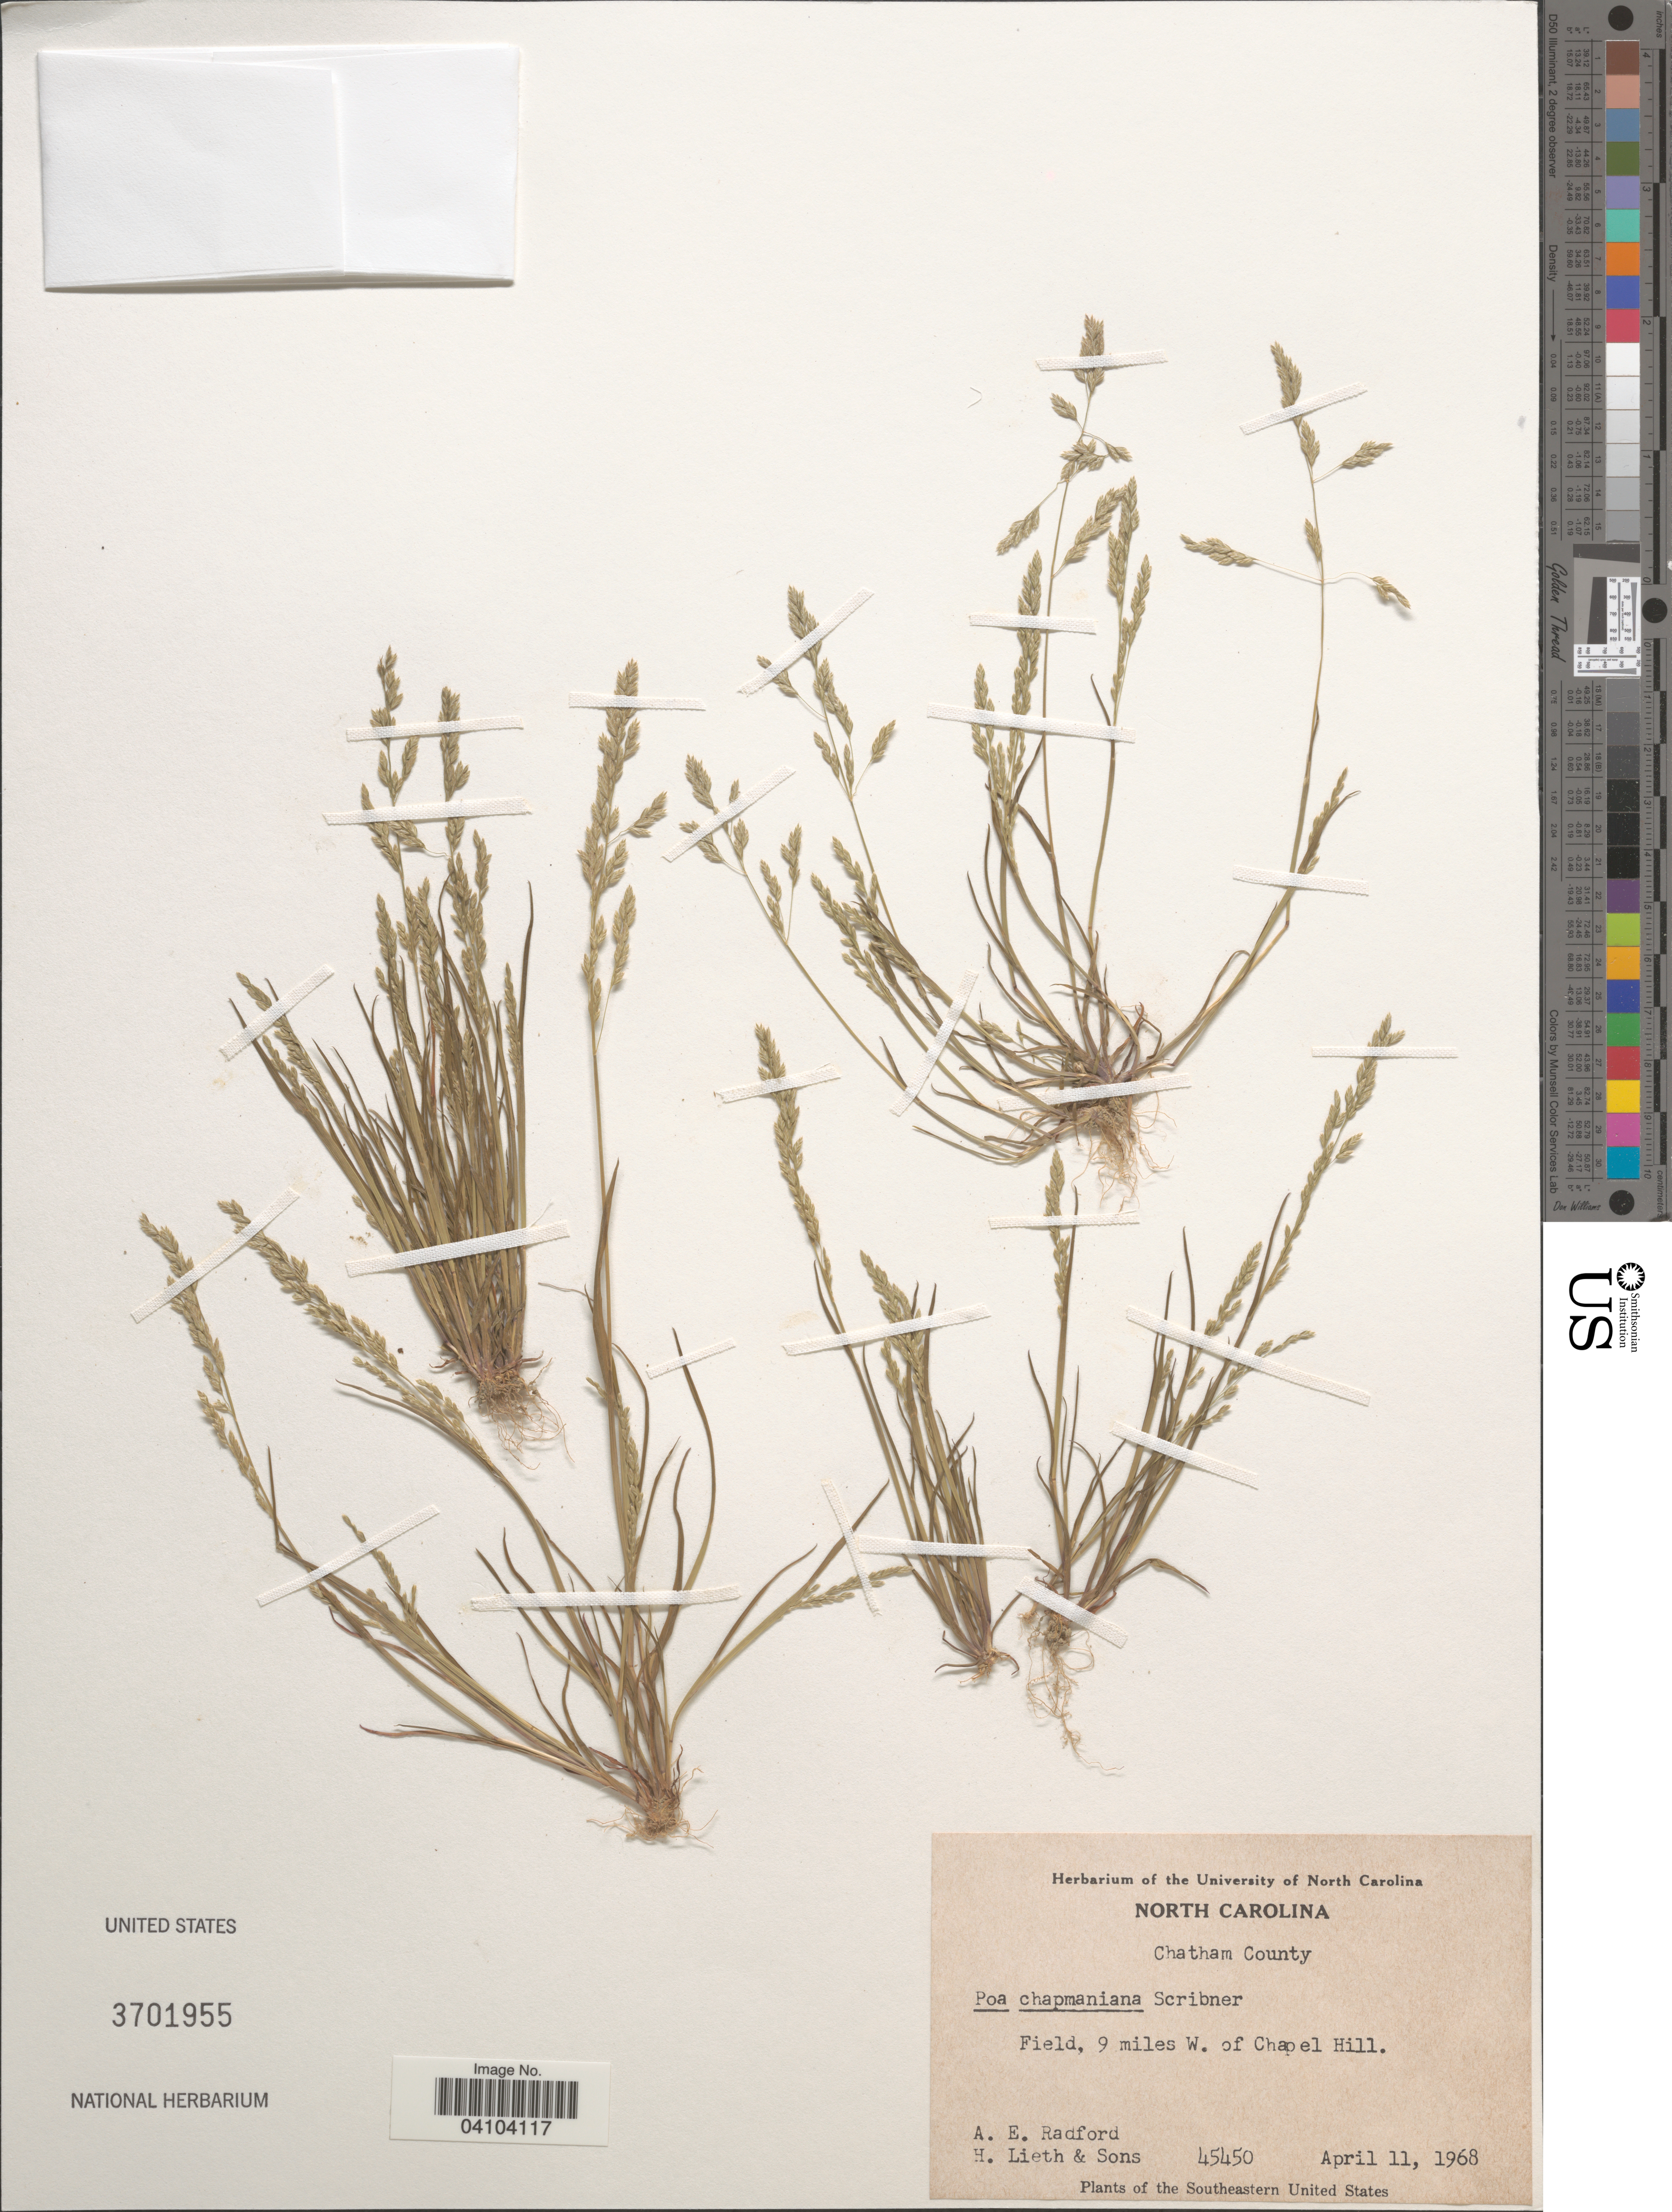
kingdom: Plantae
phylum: Tracheophyta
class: Liliopsida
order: Poales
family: Poaceae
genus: Poa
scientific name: Poa chapmaniana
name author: Scribn.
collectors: A. E. Radford, H. Lieth & Sons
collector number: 45450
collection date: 1968-04-11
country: United States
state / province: North Carolina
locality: Chatham County. Field, 9 miles W. of Chapel Hill. The Southeastern United States.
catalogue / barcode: US 3701955